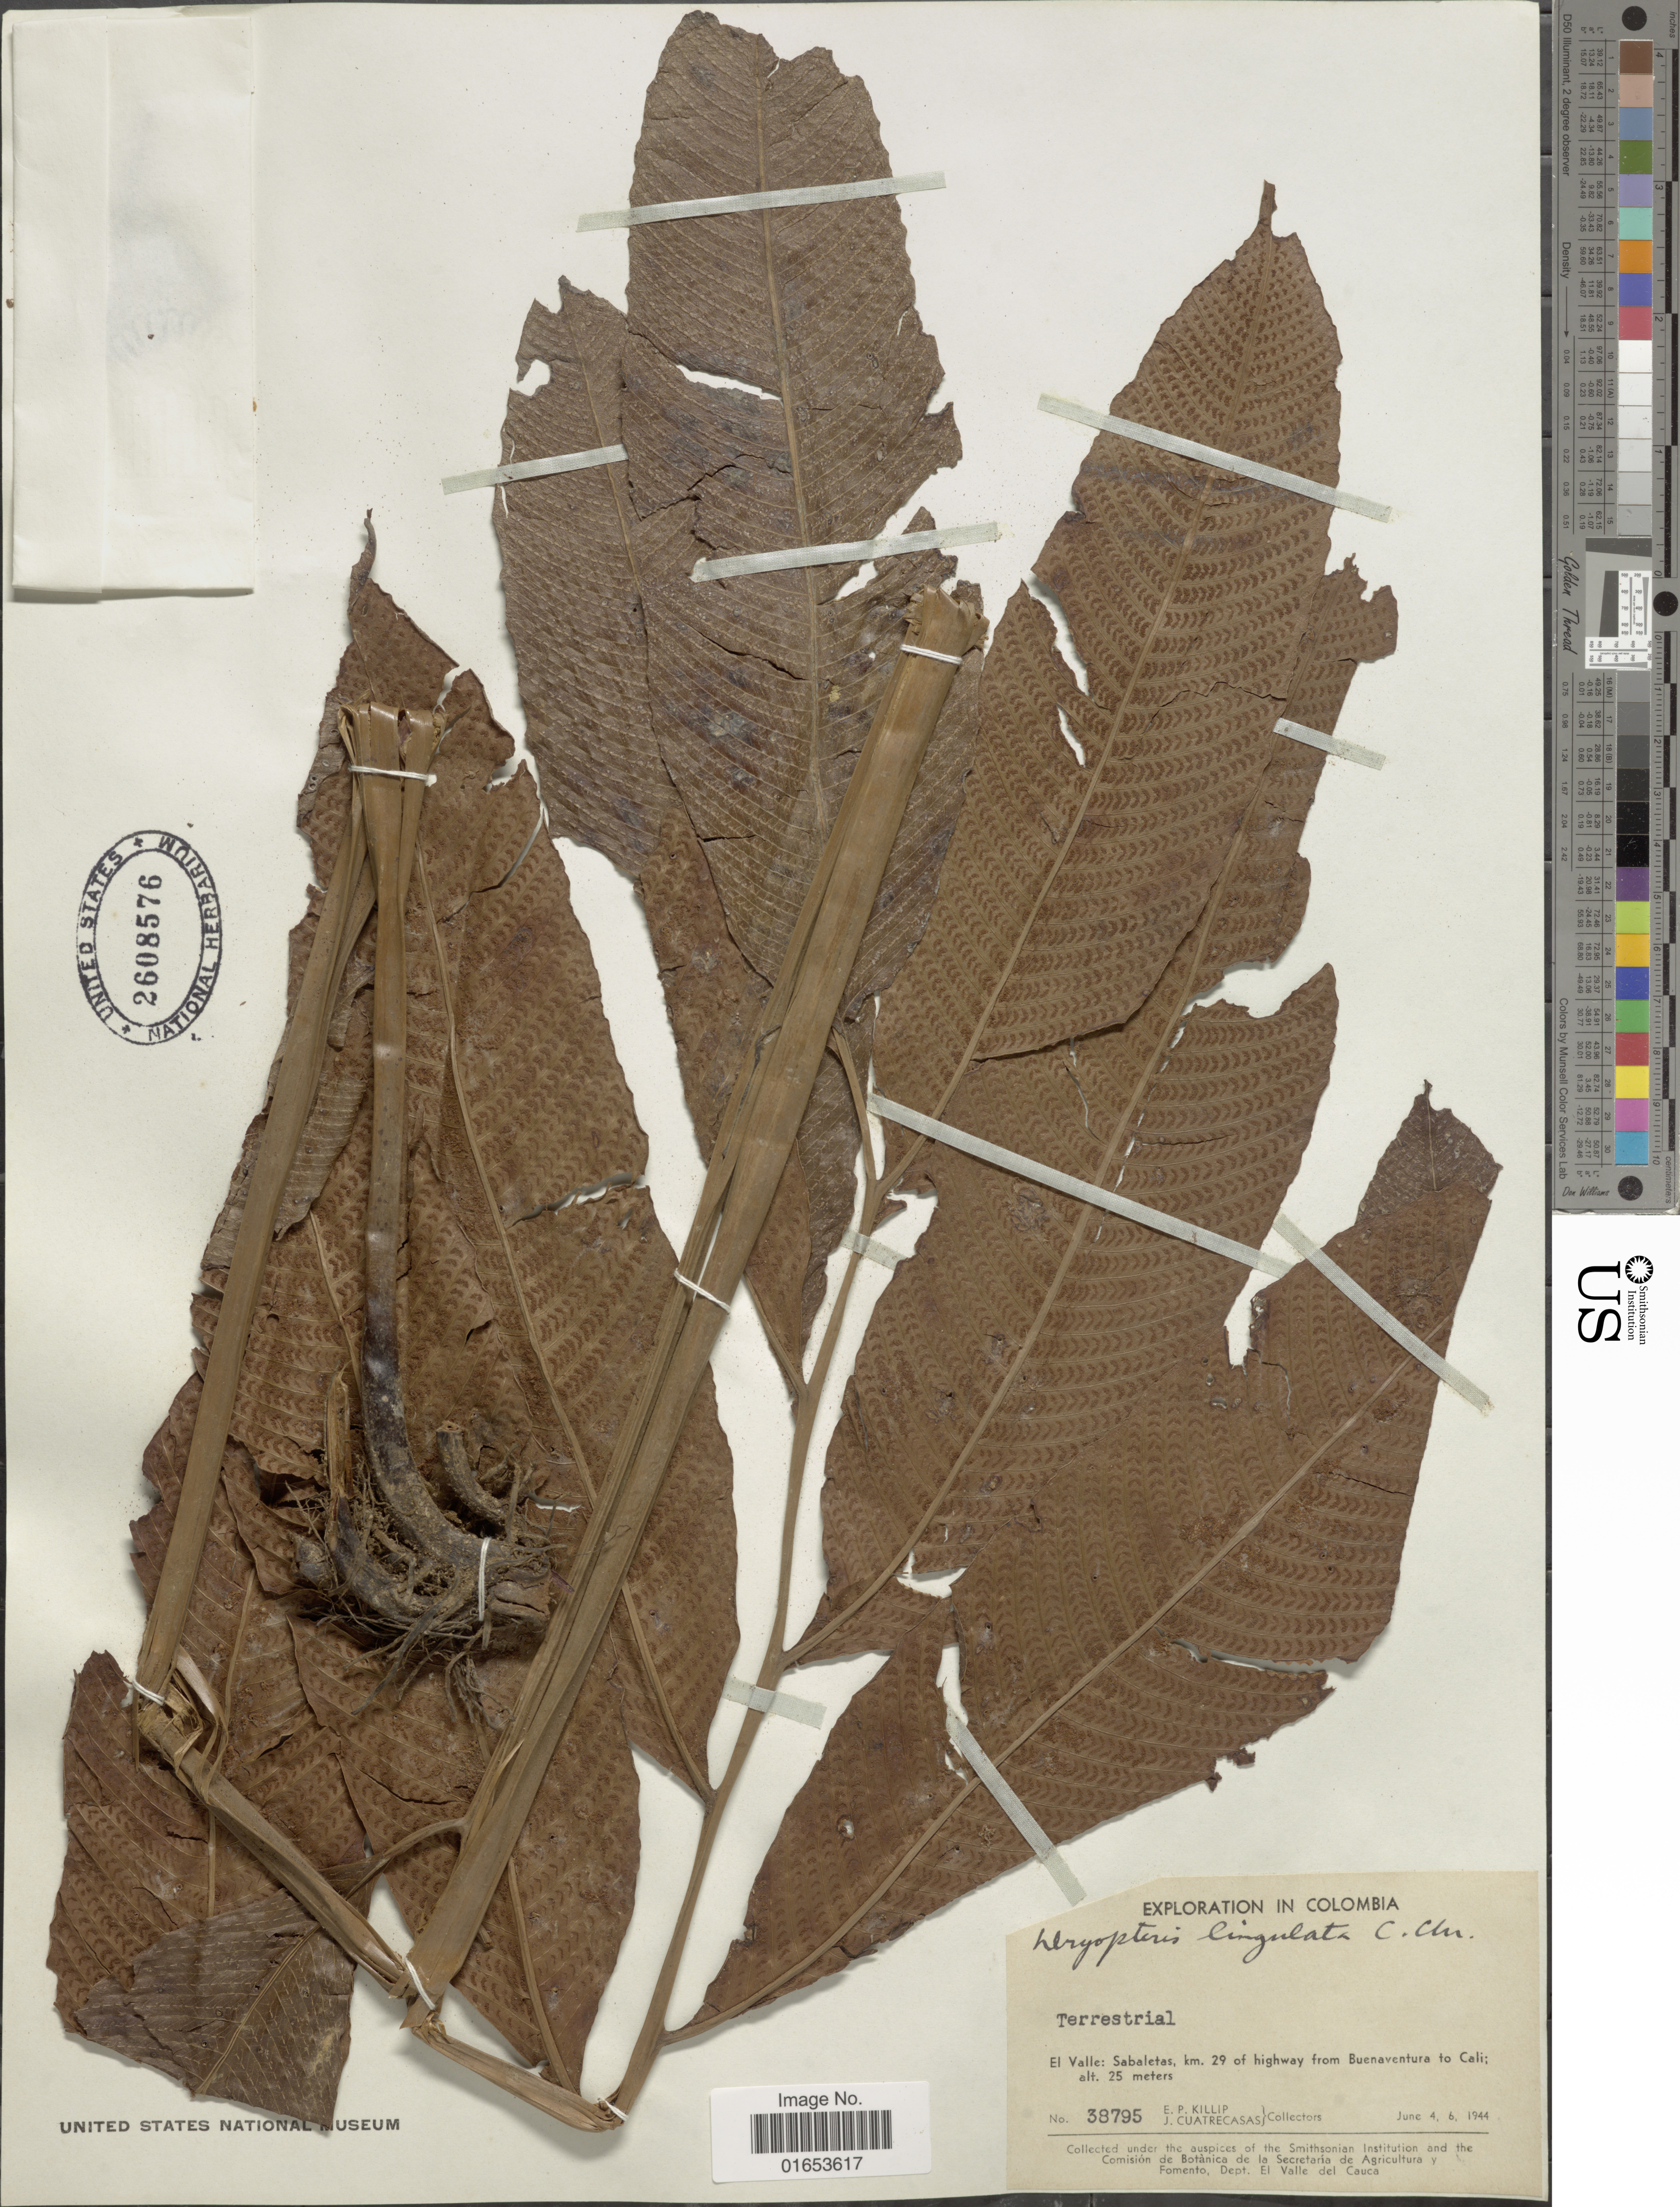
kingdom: Plantae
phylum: Tracheophyta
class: Polypodiopsida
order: Polypodiales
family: Thelypteridaceae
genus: Meniscium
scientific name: Meniscium lingulatum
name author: (C. Chr.) Pic. Serm.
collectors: E. P. Killip & J. Cuatrecasas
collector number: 38795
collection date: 1944-06-04/1944-06-06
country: Colombia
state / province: Valle del Cauca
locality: El Valle: Sabaletas, km. 29 of highway from Buenaventura to Cali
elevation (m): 25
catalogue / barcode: US 2608576